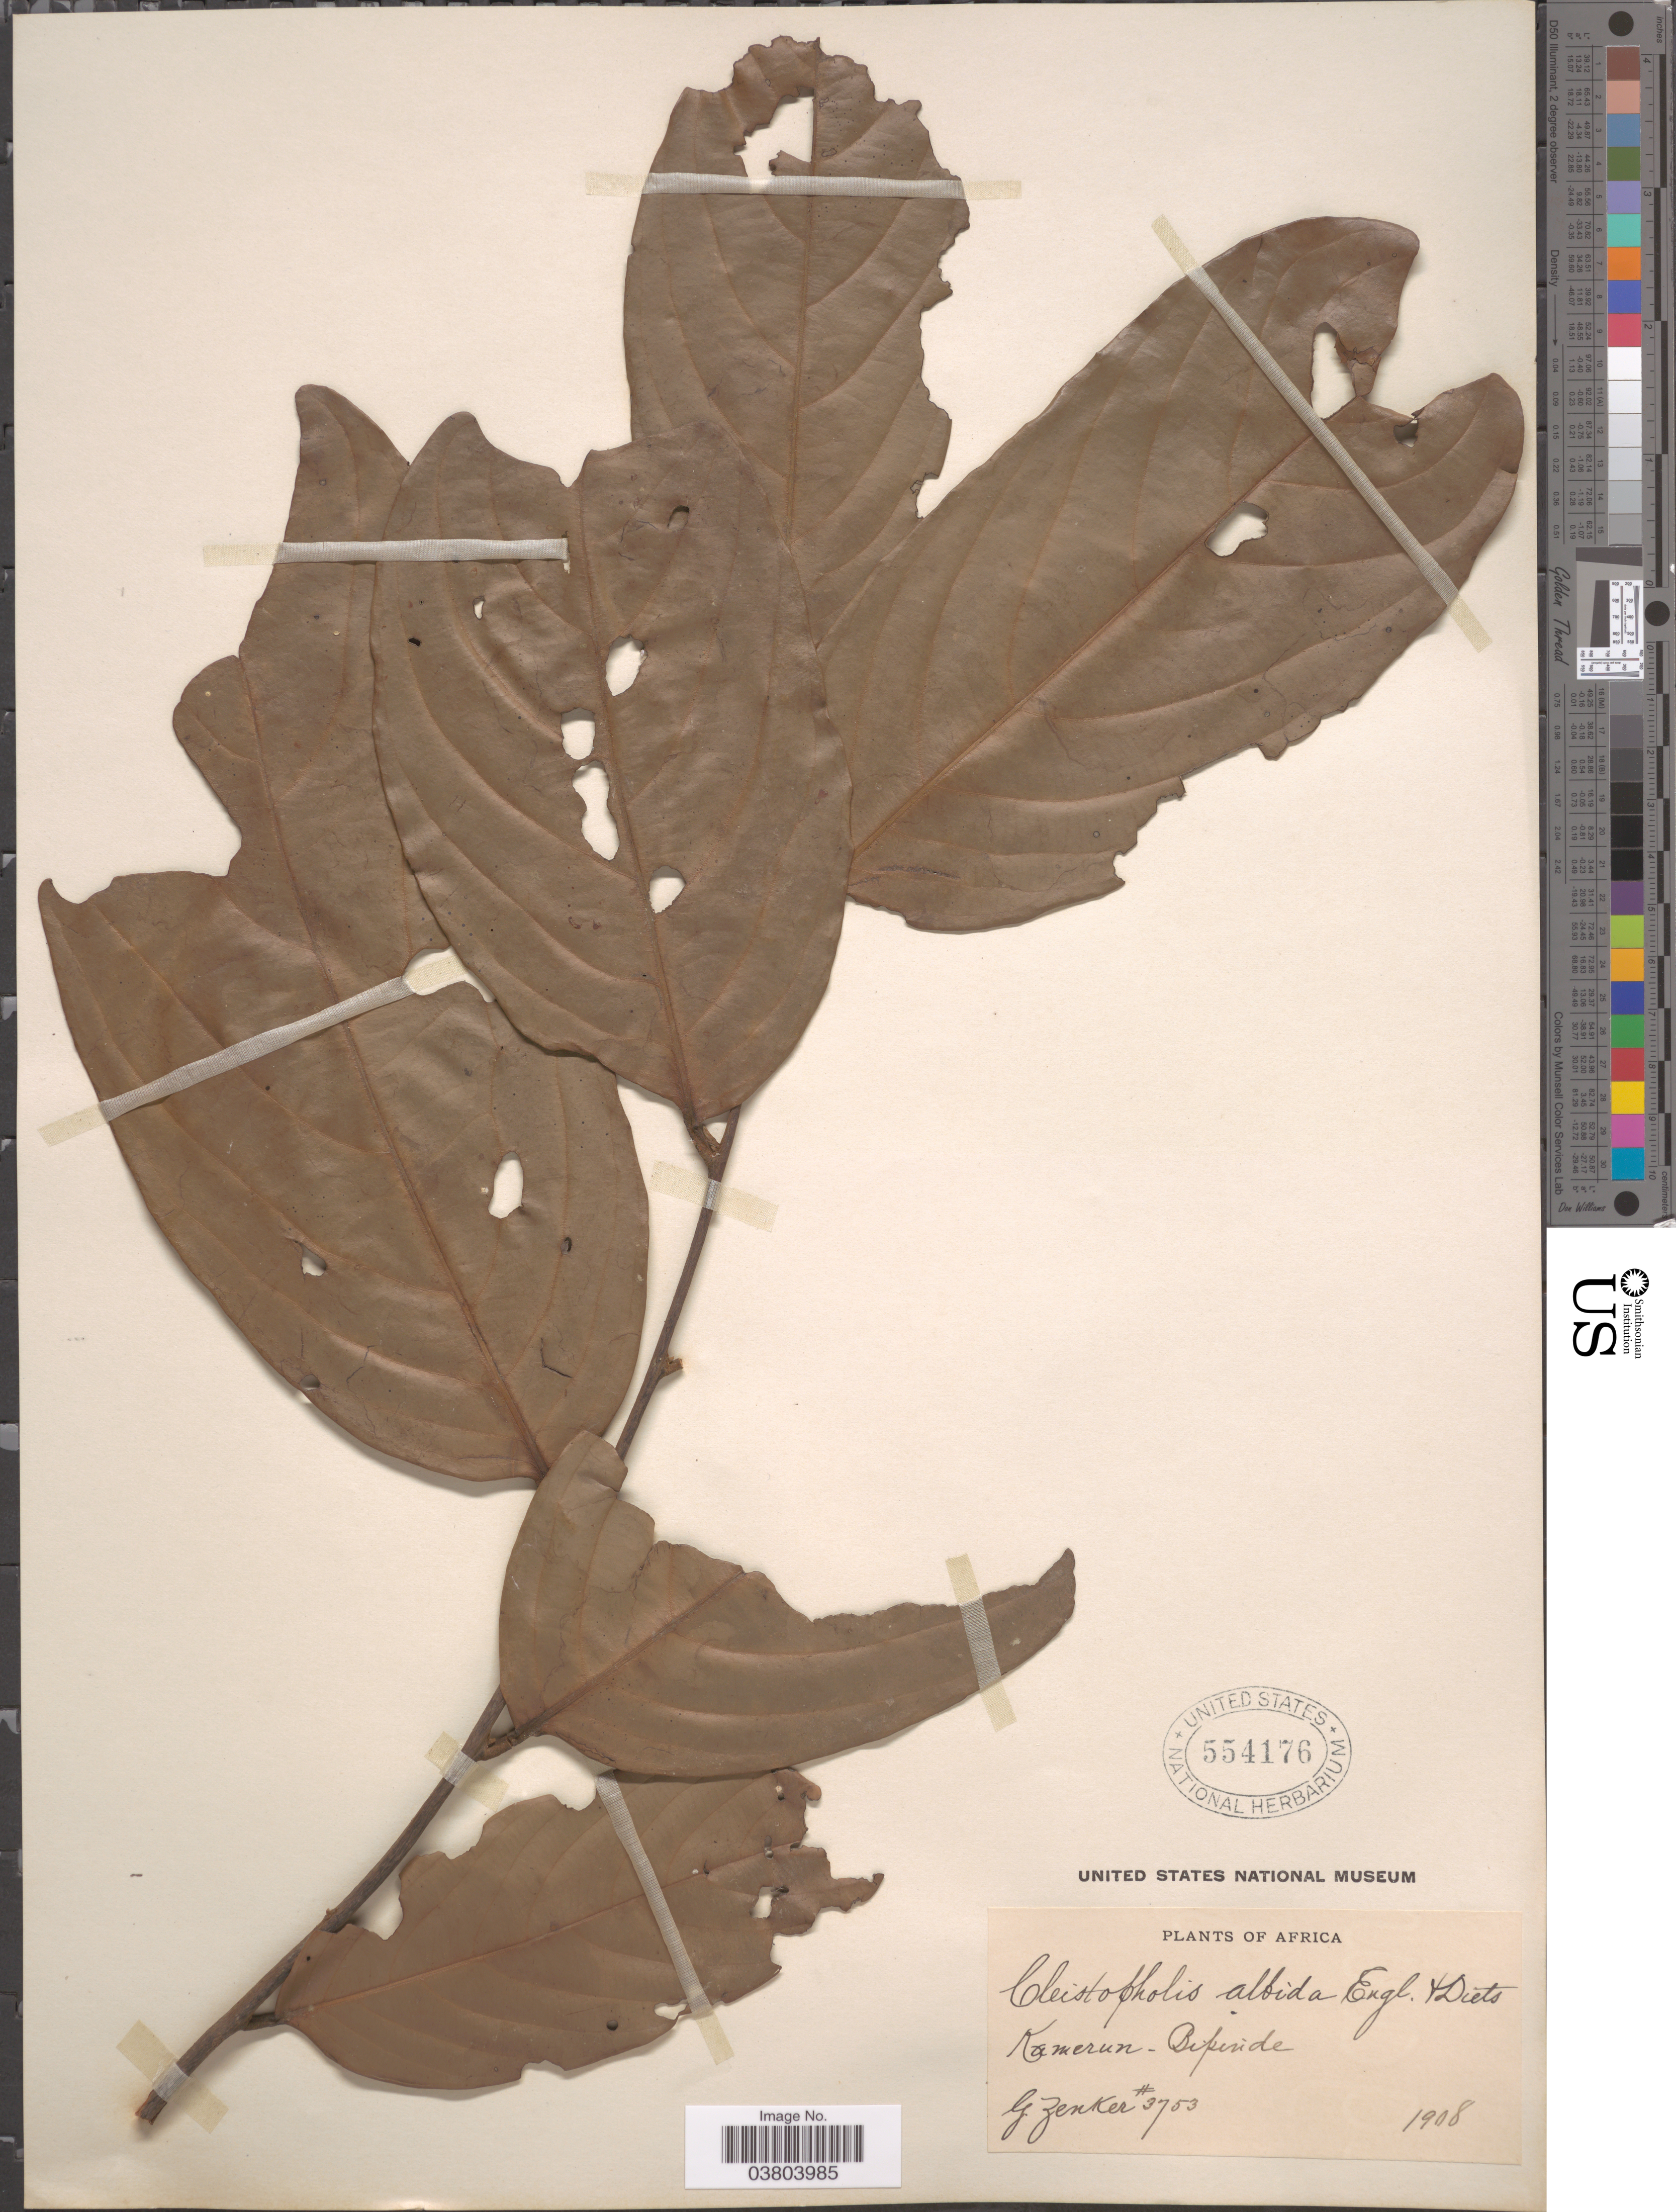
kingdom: Plantae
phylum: Tracheophyta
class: Magnoliopsida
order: Magnoliales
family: Annonaceae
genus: Cleistopholis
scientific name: Cleistopholis albida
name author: Engl. & Diels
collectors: G. A. Zenker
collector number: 3753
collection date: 1908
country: Cameroon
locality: Bipinde.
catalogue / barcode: US 554176